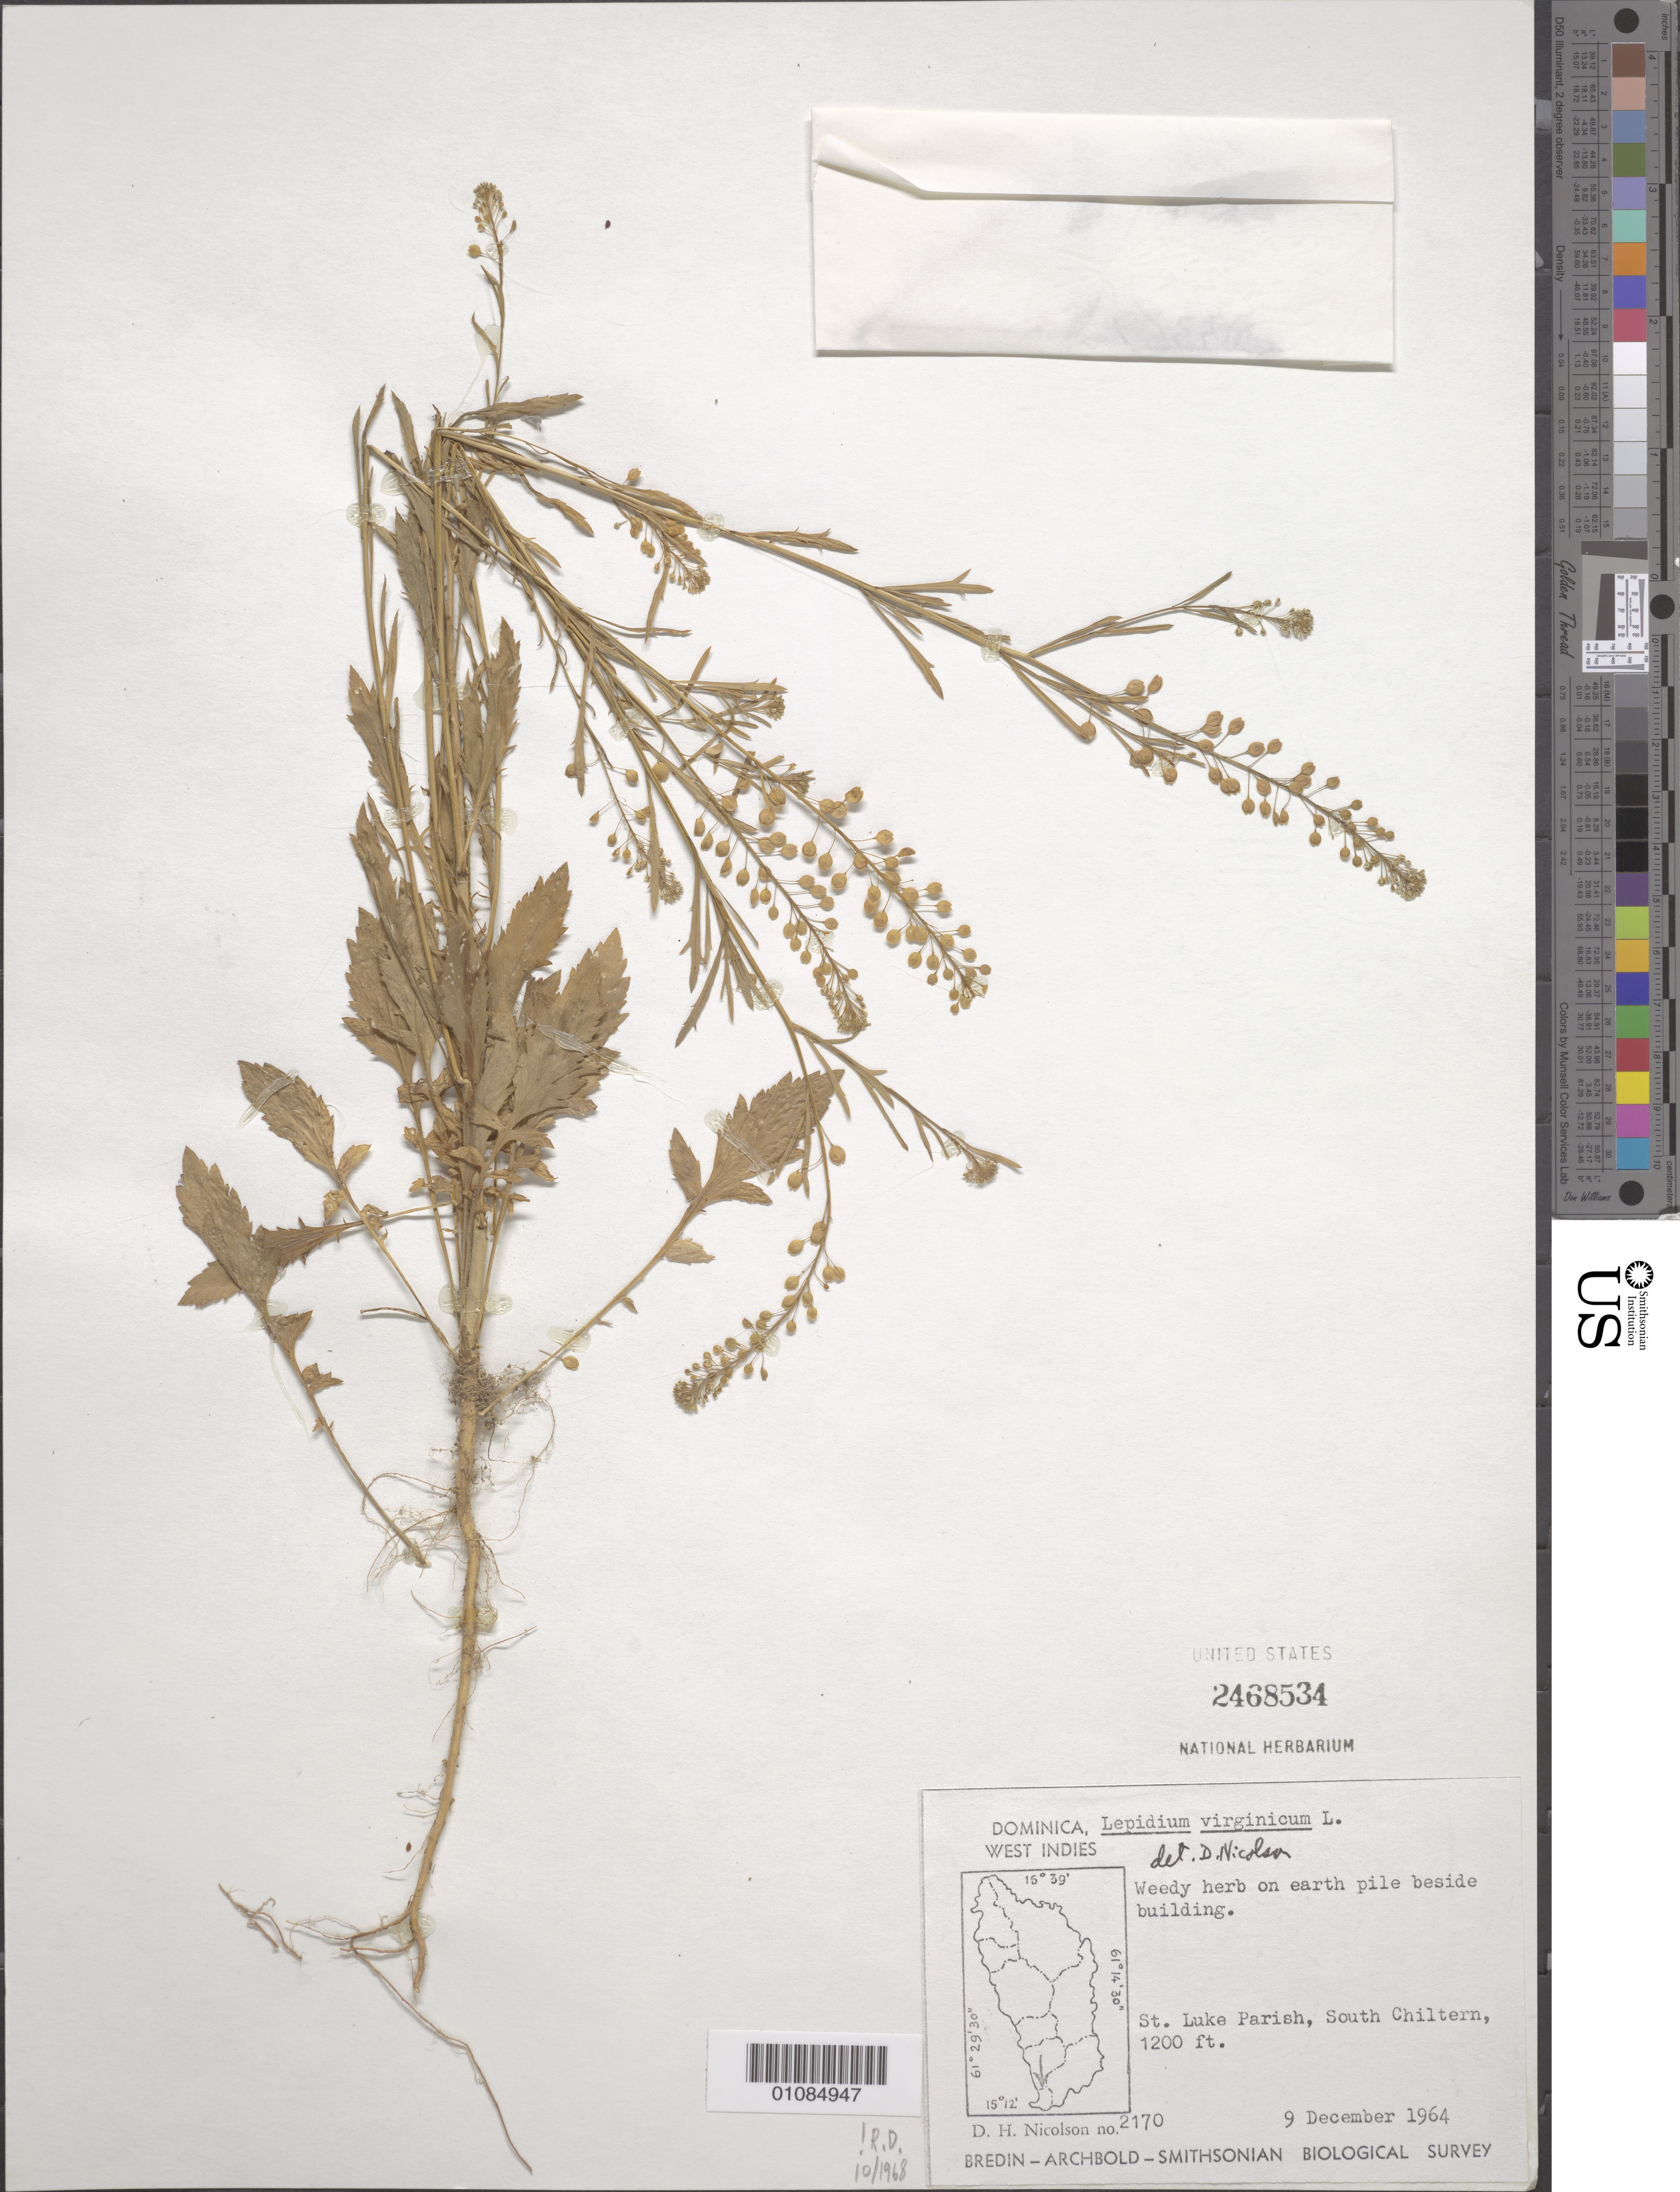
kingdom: Plantae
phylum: Tracheophyta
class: Magnoliopsida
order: Brassicales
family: Brassicaceae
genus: Lepidium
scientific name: Lepidium virginicum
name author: L.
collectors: D. H. Nicolson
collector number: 2170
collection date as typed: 09 Dec 1964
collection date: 1964-12-09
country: Dominica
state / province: St. Luke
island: Dominica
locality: St. Luke Parish, S Chiltern.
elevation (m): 366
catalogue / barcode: US 2468534